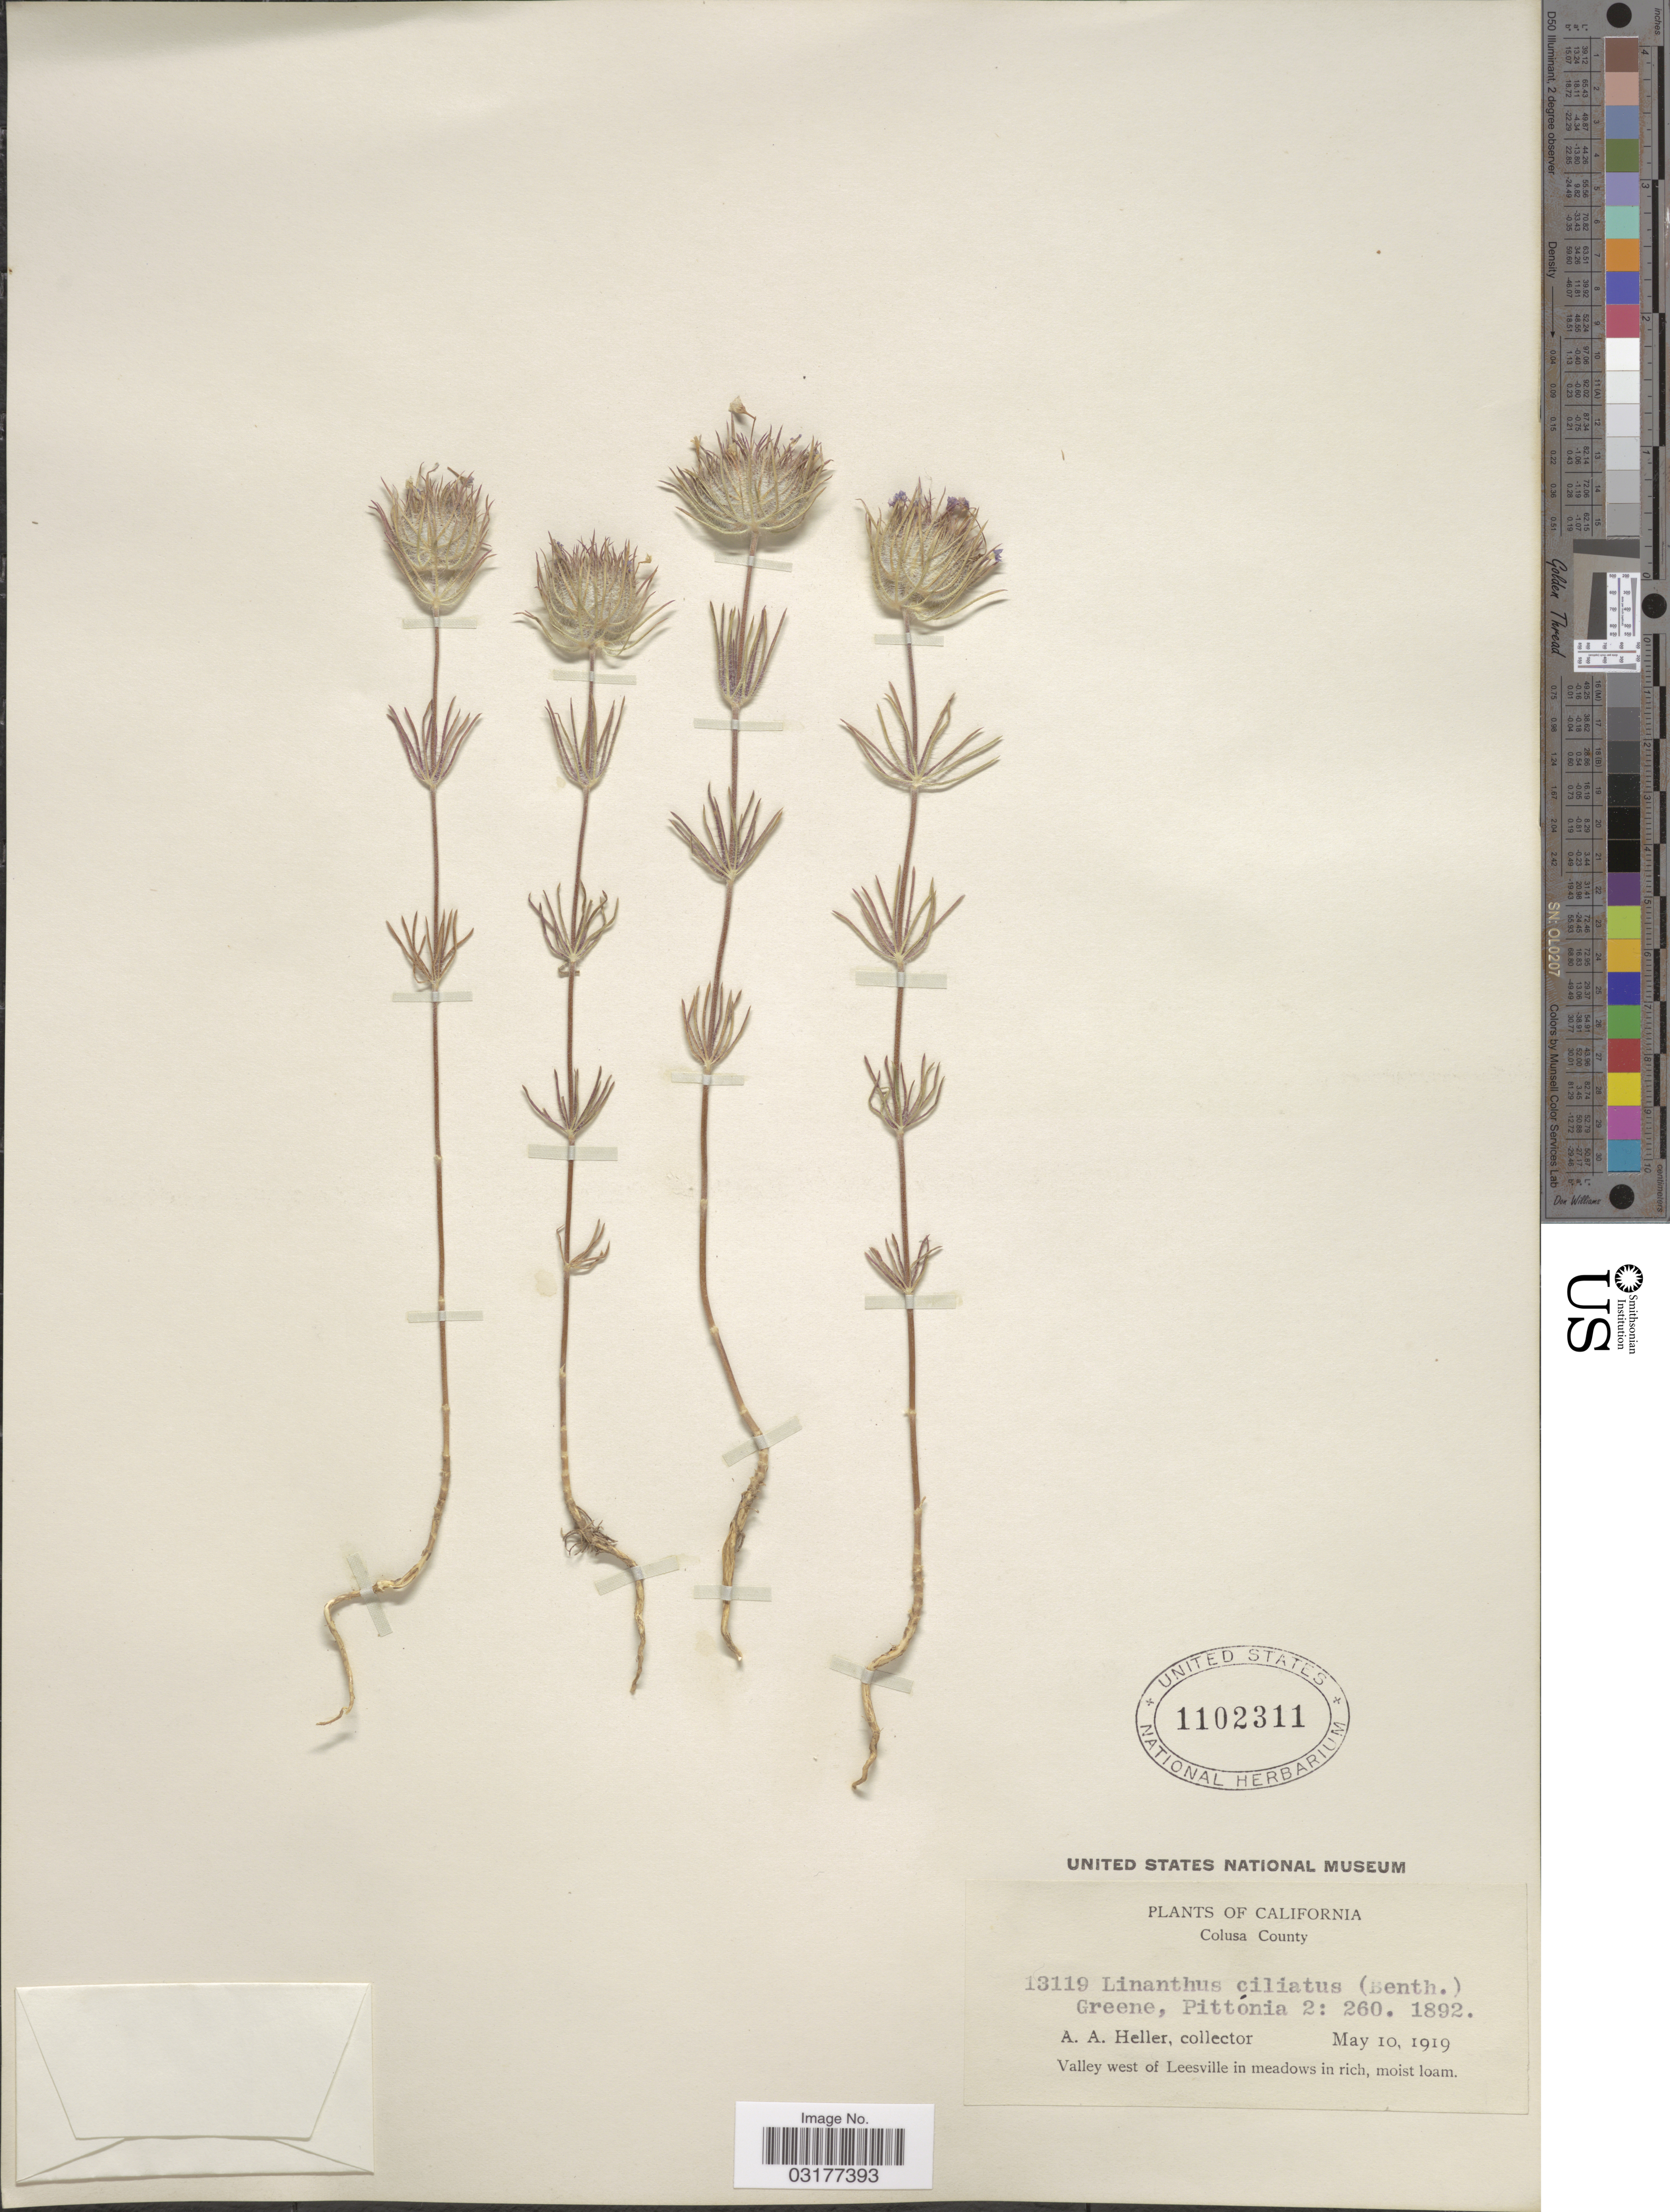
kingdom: Plantae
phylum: Tracheophyta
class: Magnoliopsida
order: Ericales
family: Polemoniaceae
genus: Leptosiphon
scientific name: Leptosiphon ciliatus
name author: (Benth.) Jeps.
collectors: A. A. Heller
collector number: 13119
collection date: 1919-05-10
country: United States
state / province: California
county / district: Colusa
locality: Colusa County. Valley west of Leesville.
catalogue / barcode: US 1102311